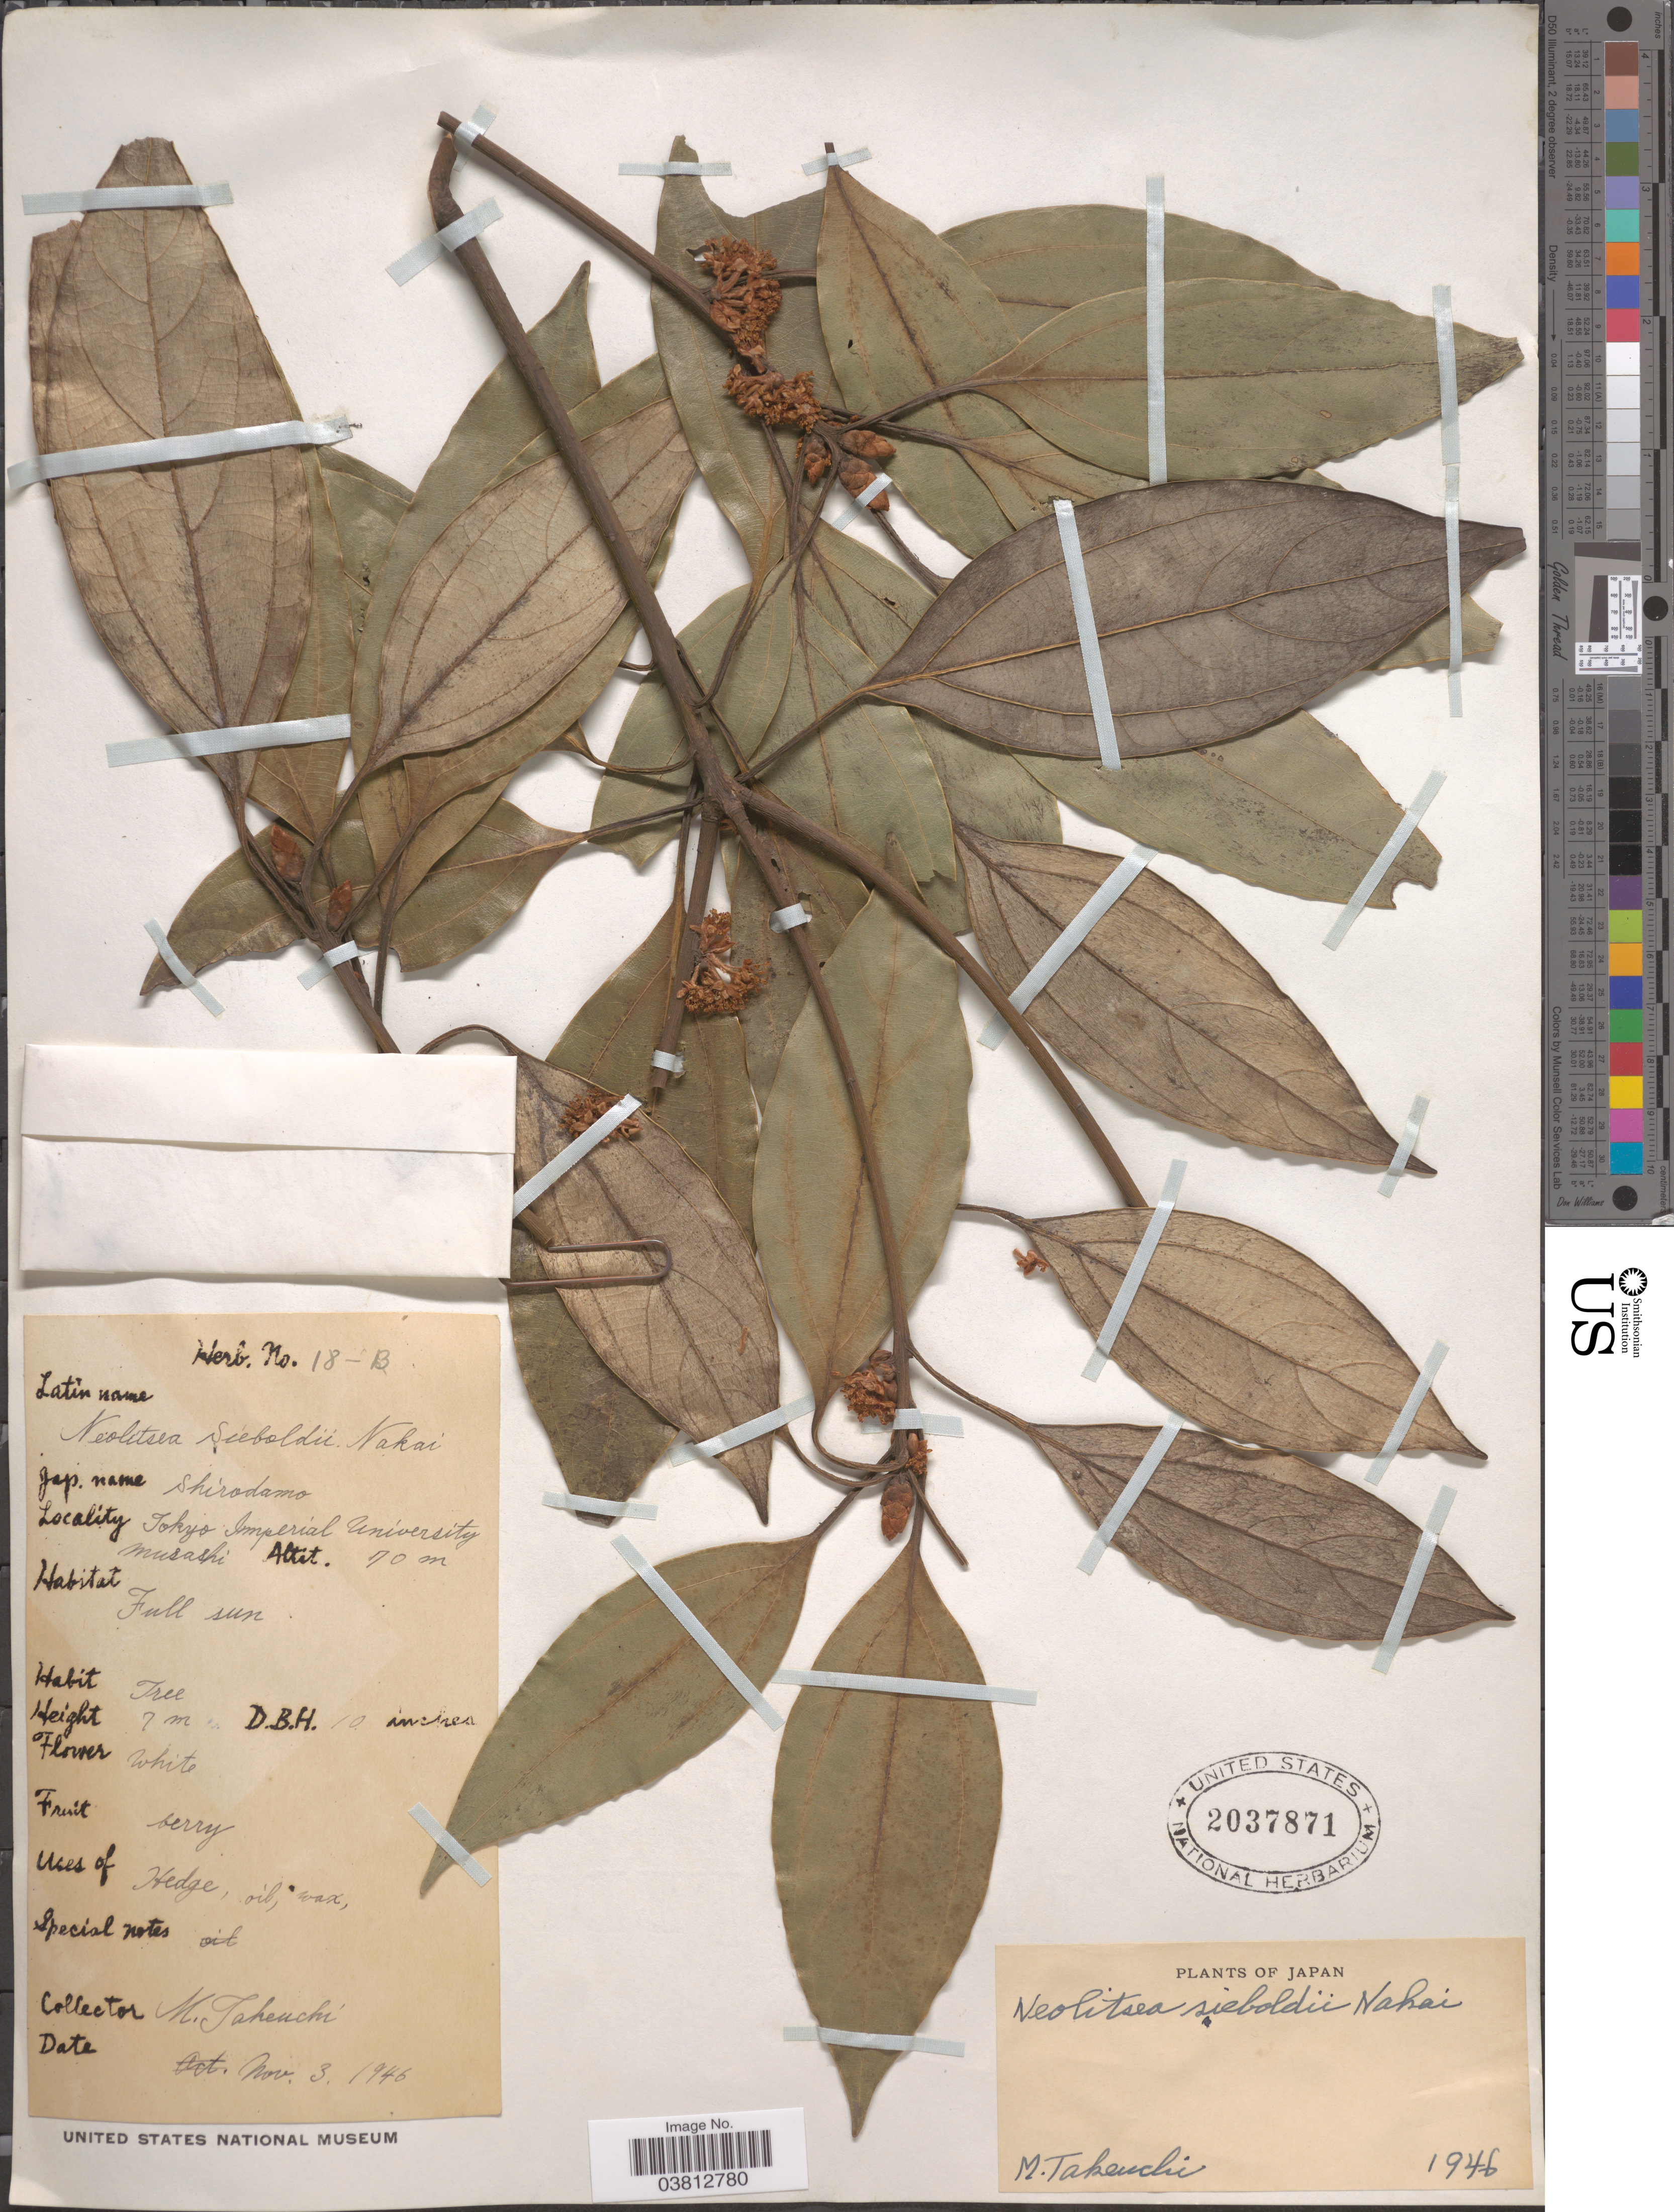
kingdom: Plantae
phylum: Tracheophyta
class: Magnoliopsida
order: Laurales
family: Lauraceae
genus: Neolitsea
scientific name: Neolitsea sericea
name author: (Blume) Koidz.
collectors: M. Takeuchi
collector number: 18-B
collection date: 1946-11-03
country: Japan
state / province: Tokyo, Federal City of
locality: Tokyo Imperial University Musashi.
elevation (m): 70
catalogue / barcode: US 2037871